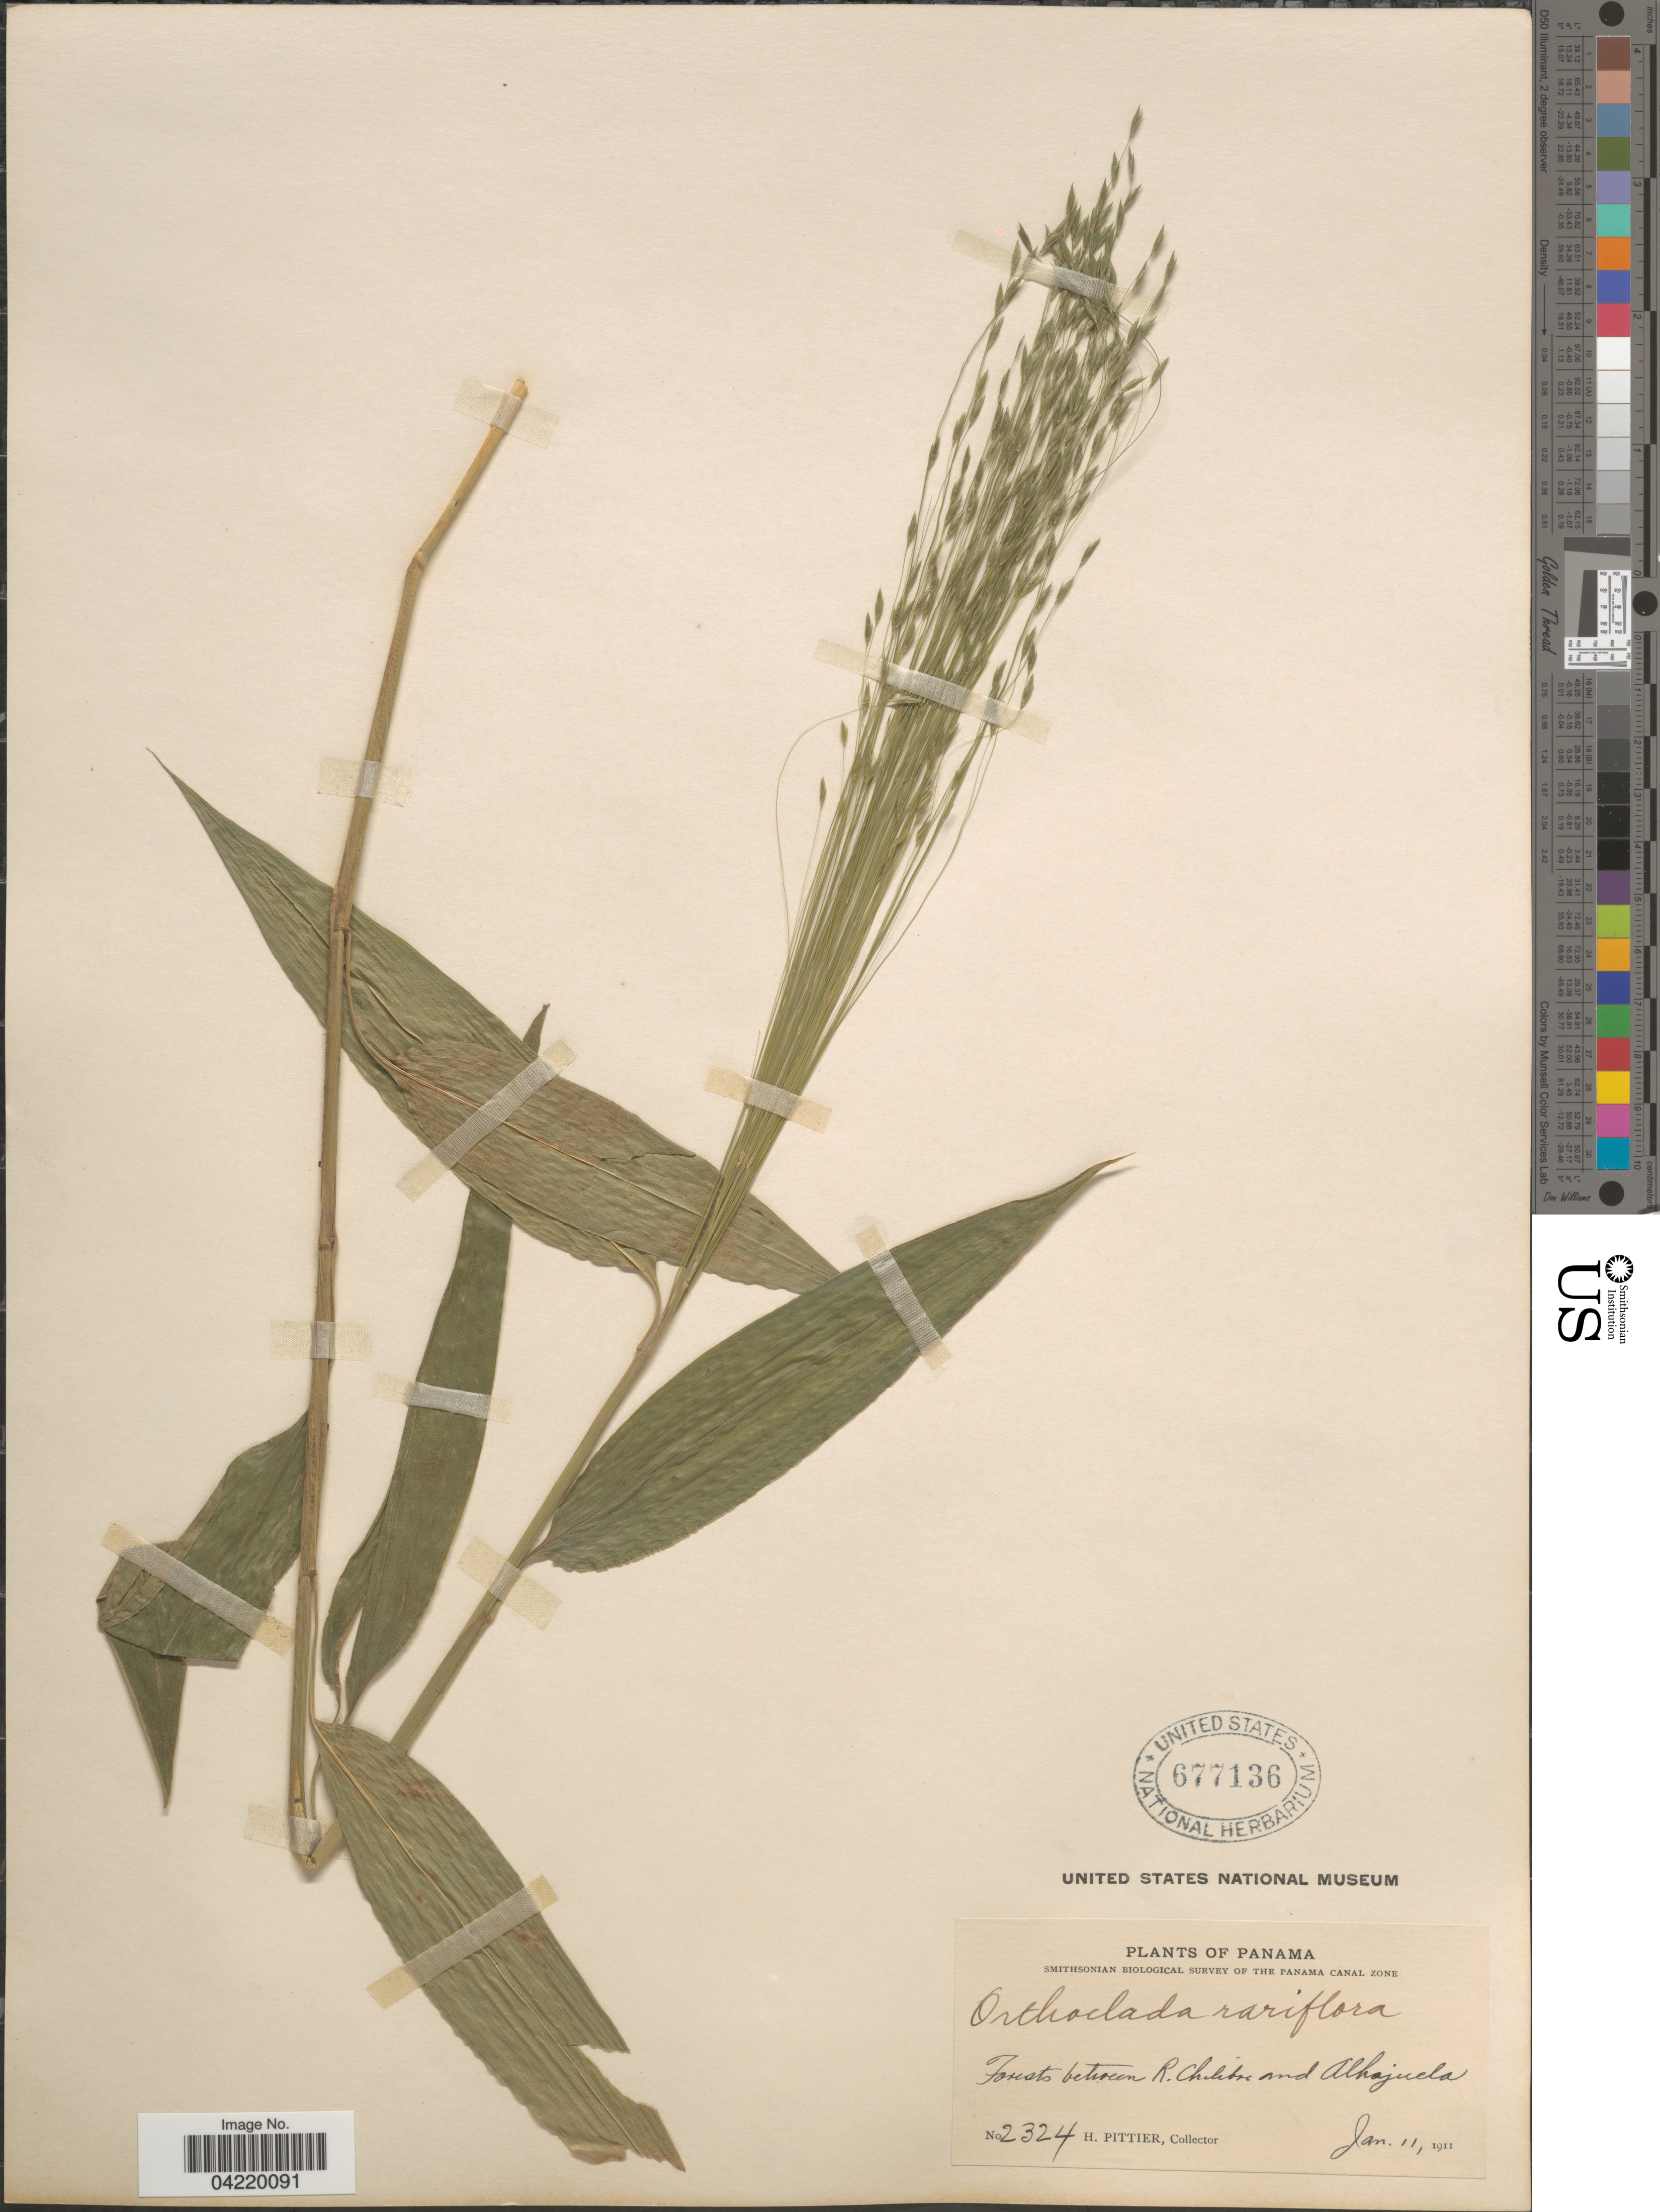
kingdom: Plantae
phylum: Tracheophyta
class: Liliopsida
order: Poales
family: Poaceae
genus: Orthoclada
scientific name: Orthoclada laxa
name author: P. Beauv.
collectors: H. F. Pittier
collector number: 2324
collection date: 1911-01-11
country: Panama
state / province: Colón / Panamá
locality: Smithsonian Biological Survey of the Panama Canal Zone. Forests between R. Chilibre and Alajuela.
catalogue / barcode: US 677136